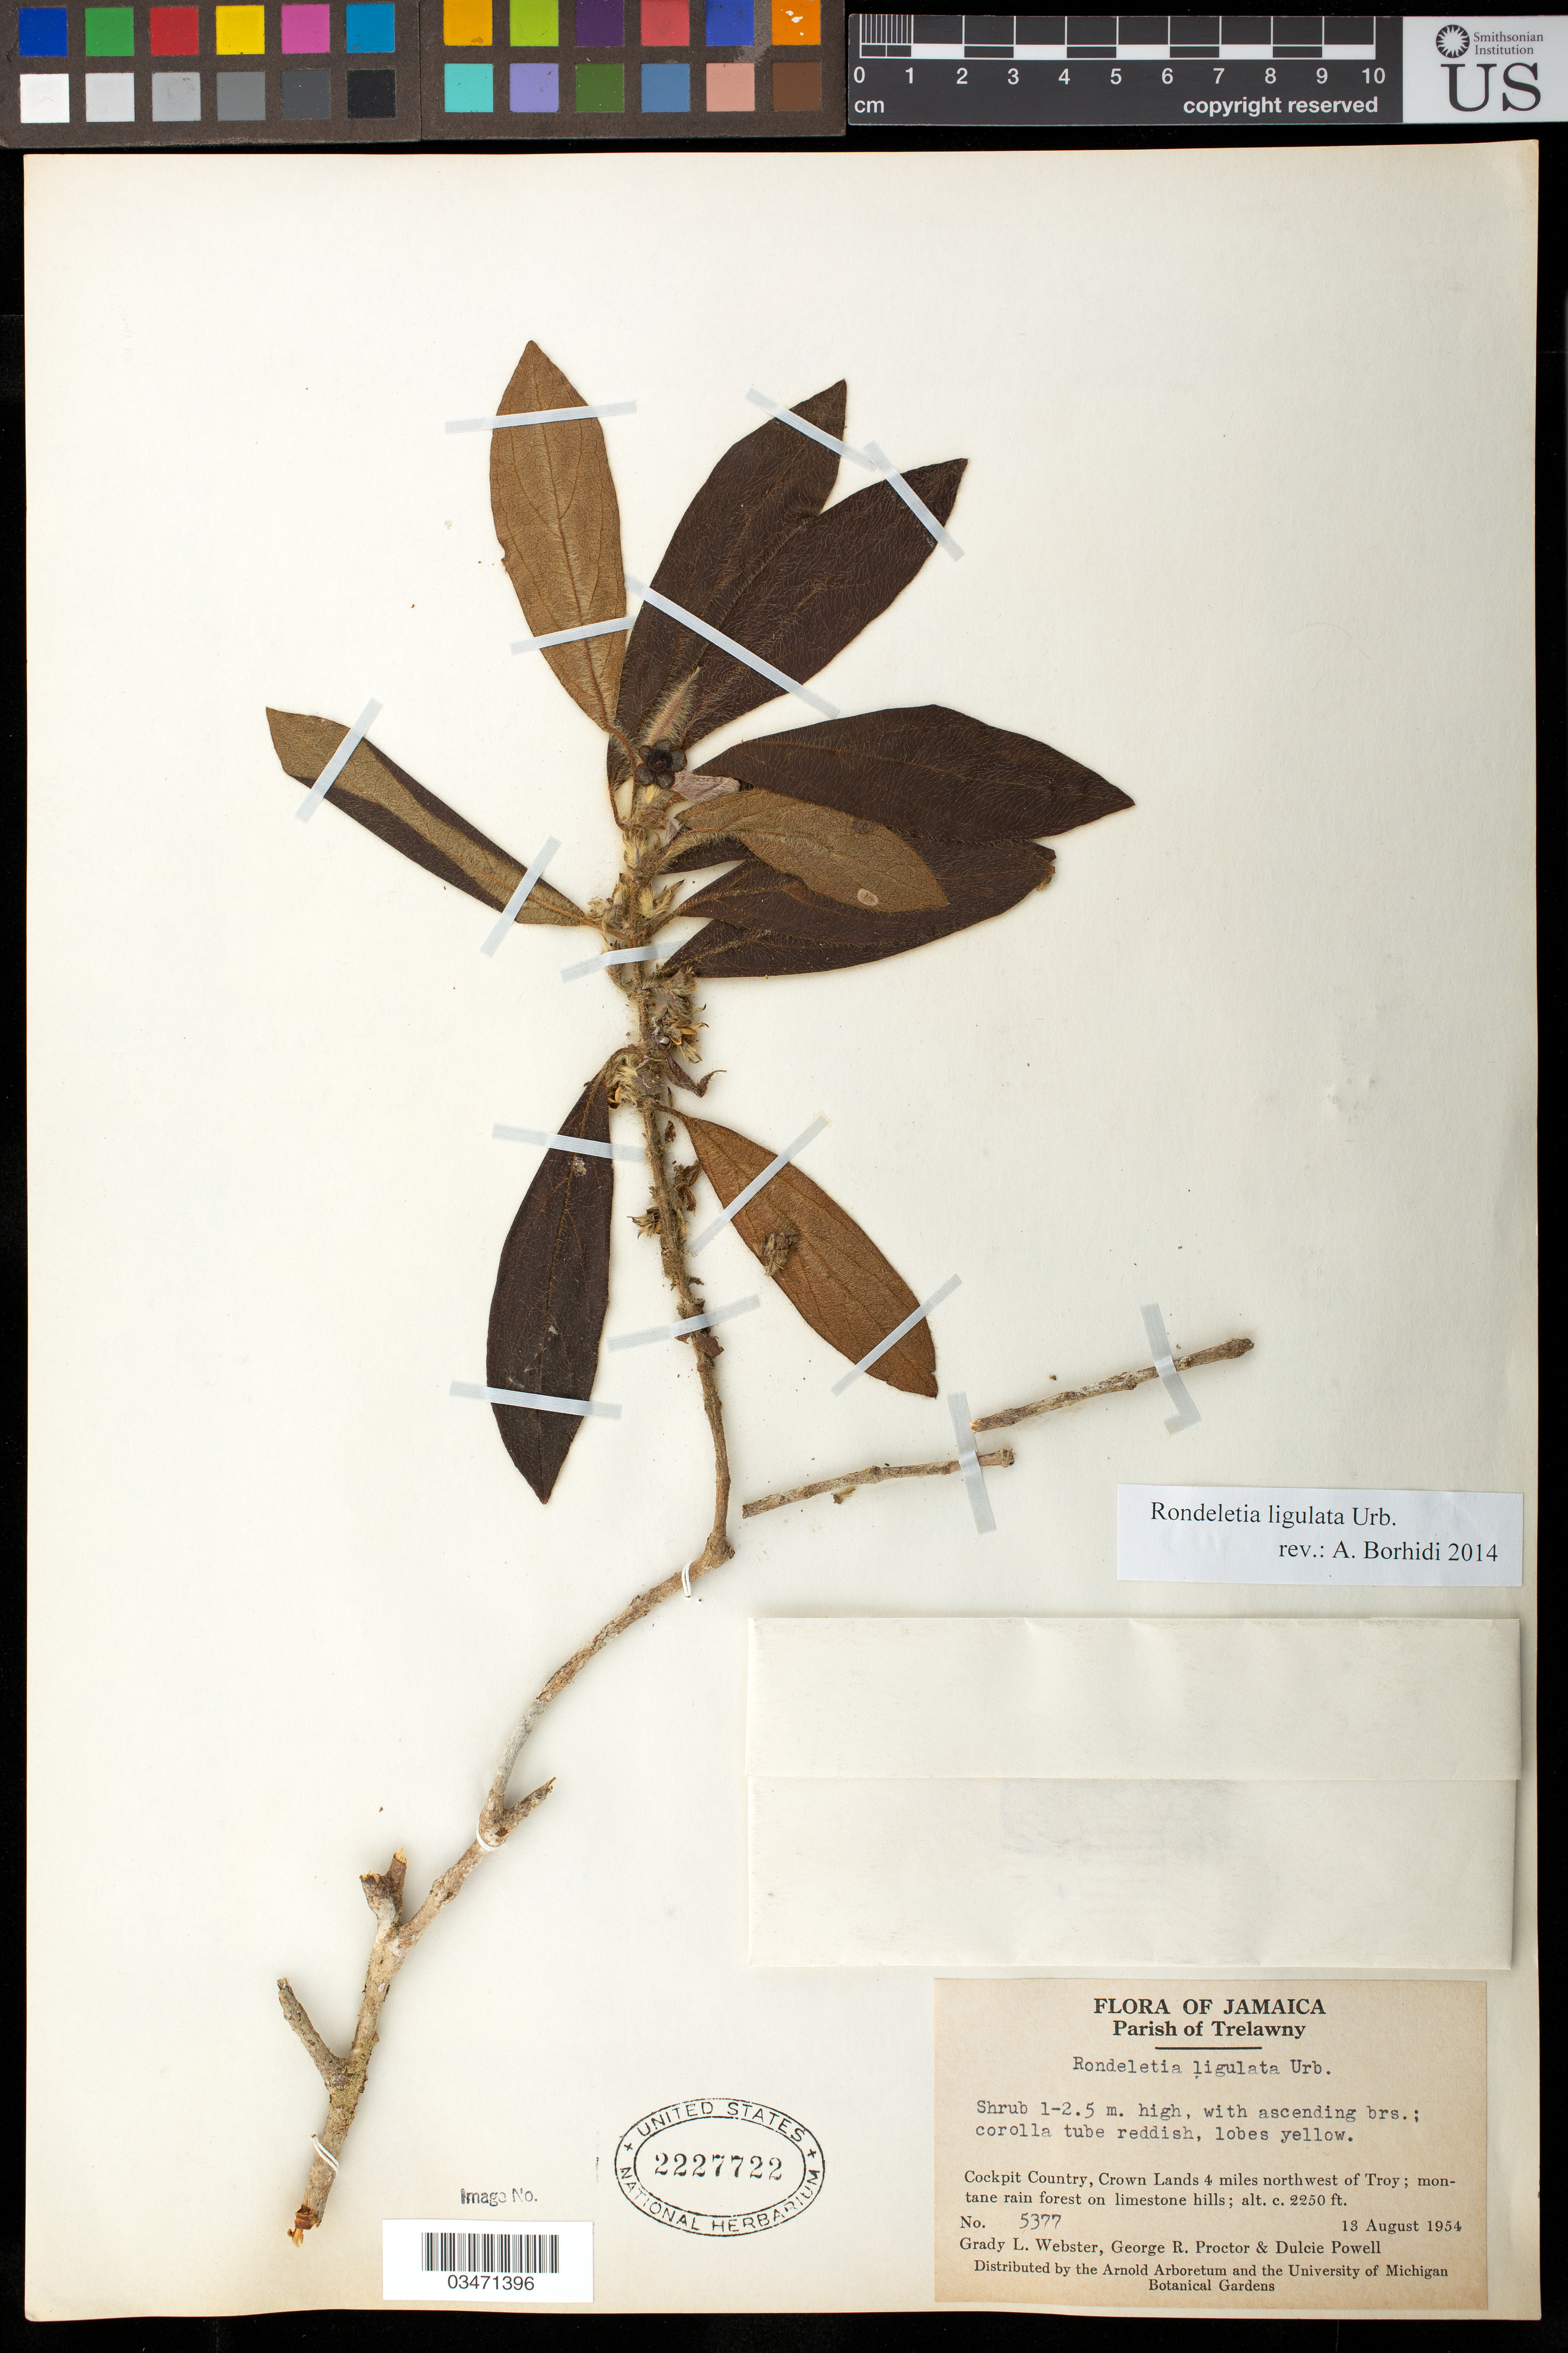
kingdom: Plantae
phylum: Tracheophyta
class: Magnoliopsida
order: Gentianales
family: Rubiaceae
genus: Rondeletia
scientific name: Rondeletia ligulata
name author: Urb.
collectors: G. L. Webster, G. R. Proctor & D. Powell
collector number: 5377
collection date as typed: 13 Aug 1954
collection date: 1954-08-13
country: Jamaica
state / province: Trelawny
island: Jamaica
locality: Cockpit County, Crown Lands, 4 miles N of Troy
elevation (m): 686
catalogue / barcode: US 2227722